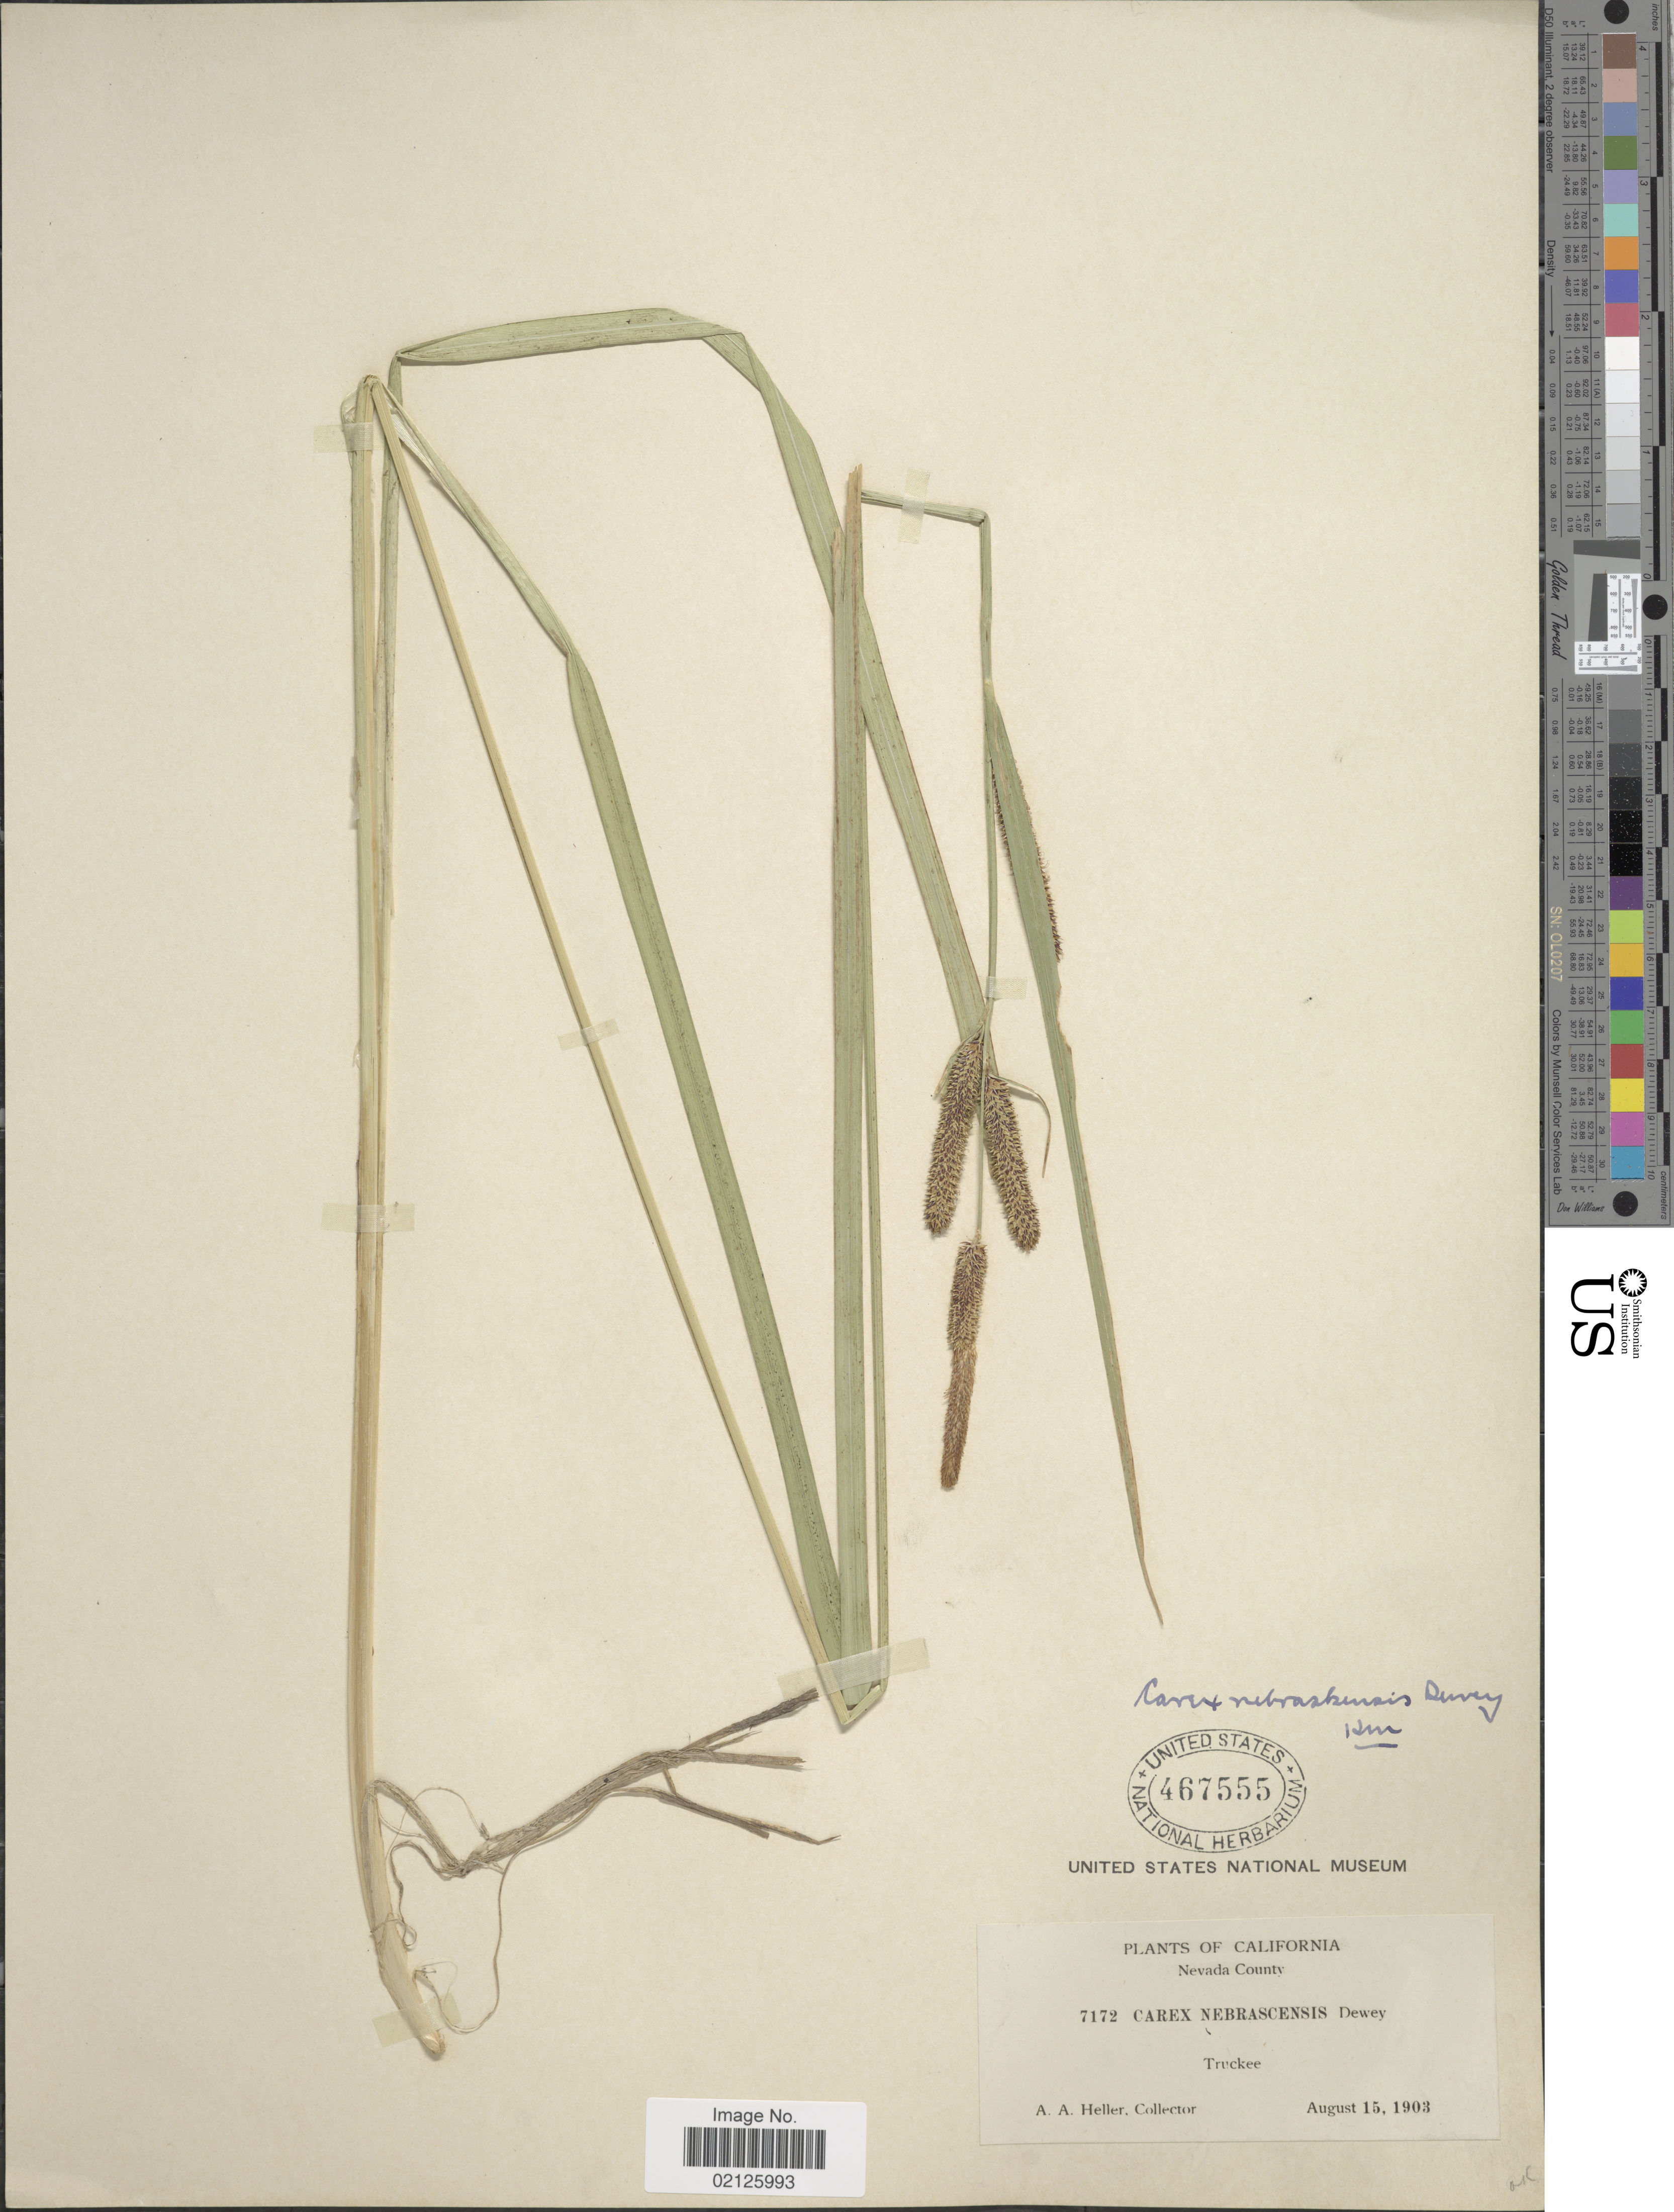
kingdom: Plantae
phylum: Tracheophyta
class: Liliopsida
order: Poales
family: Cyperaceae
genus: Carex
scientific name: Carex nebrascensis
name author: Dewey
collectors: A. A. Heller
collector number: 7172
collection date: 1903-08-15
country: United States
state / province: California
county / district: Nevada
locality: Nevada County, Truckee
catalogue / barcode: US 467555